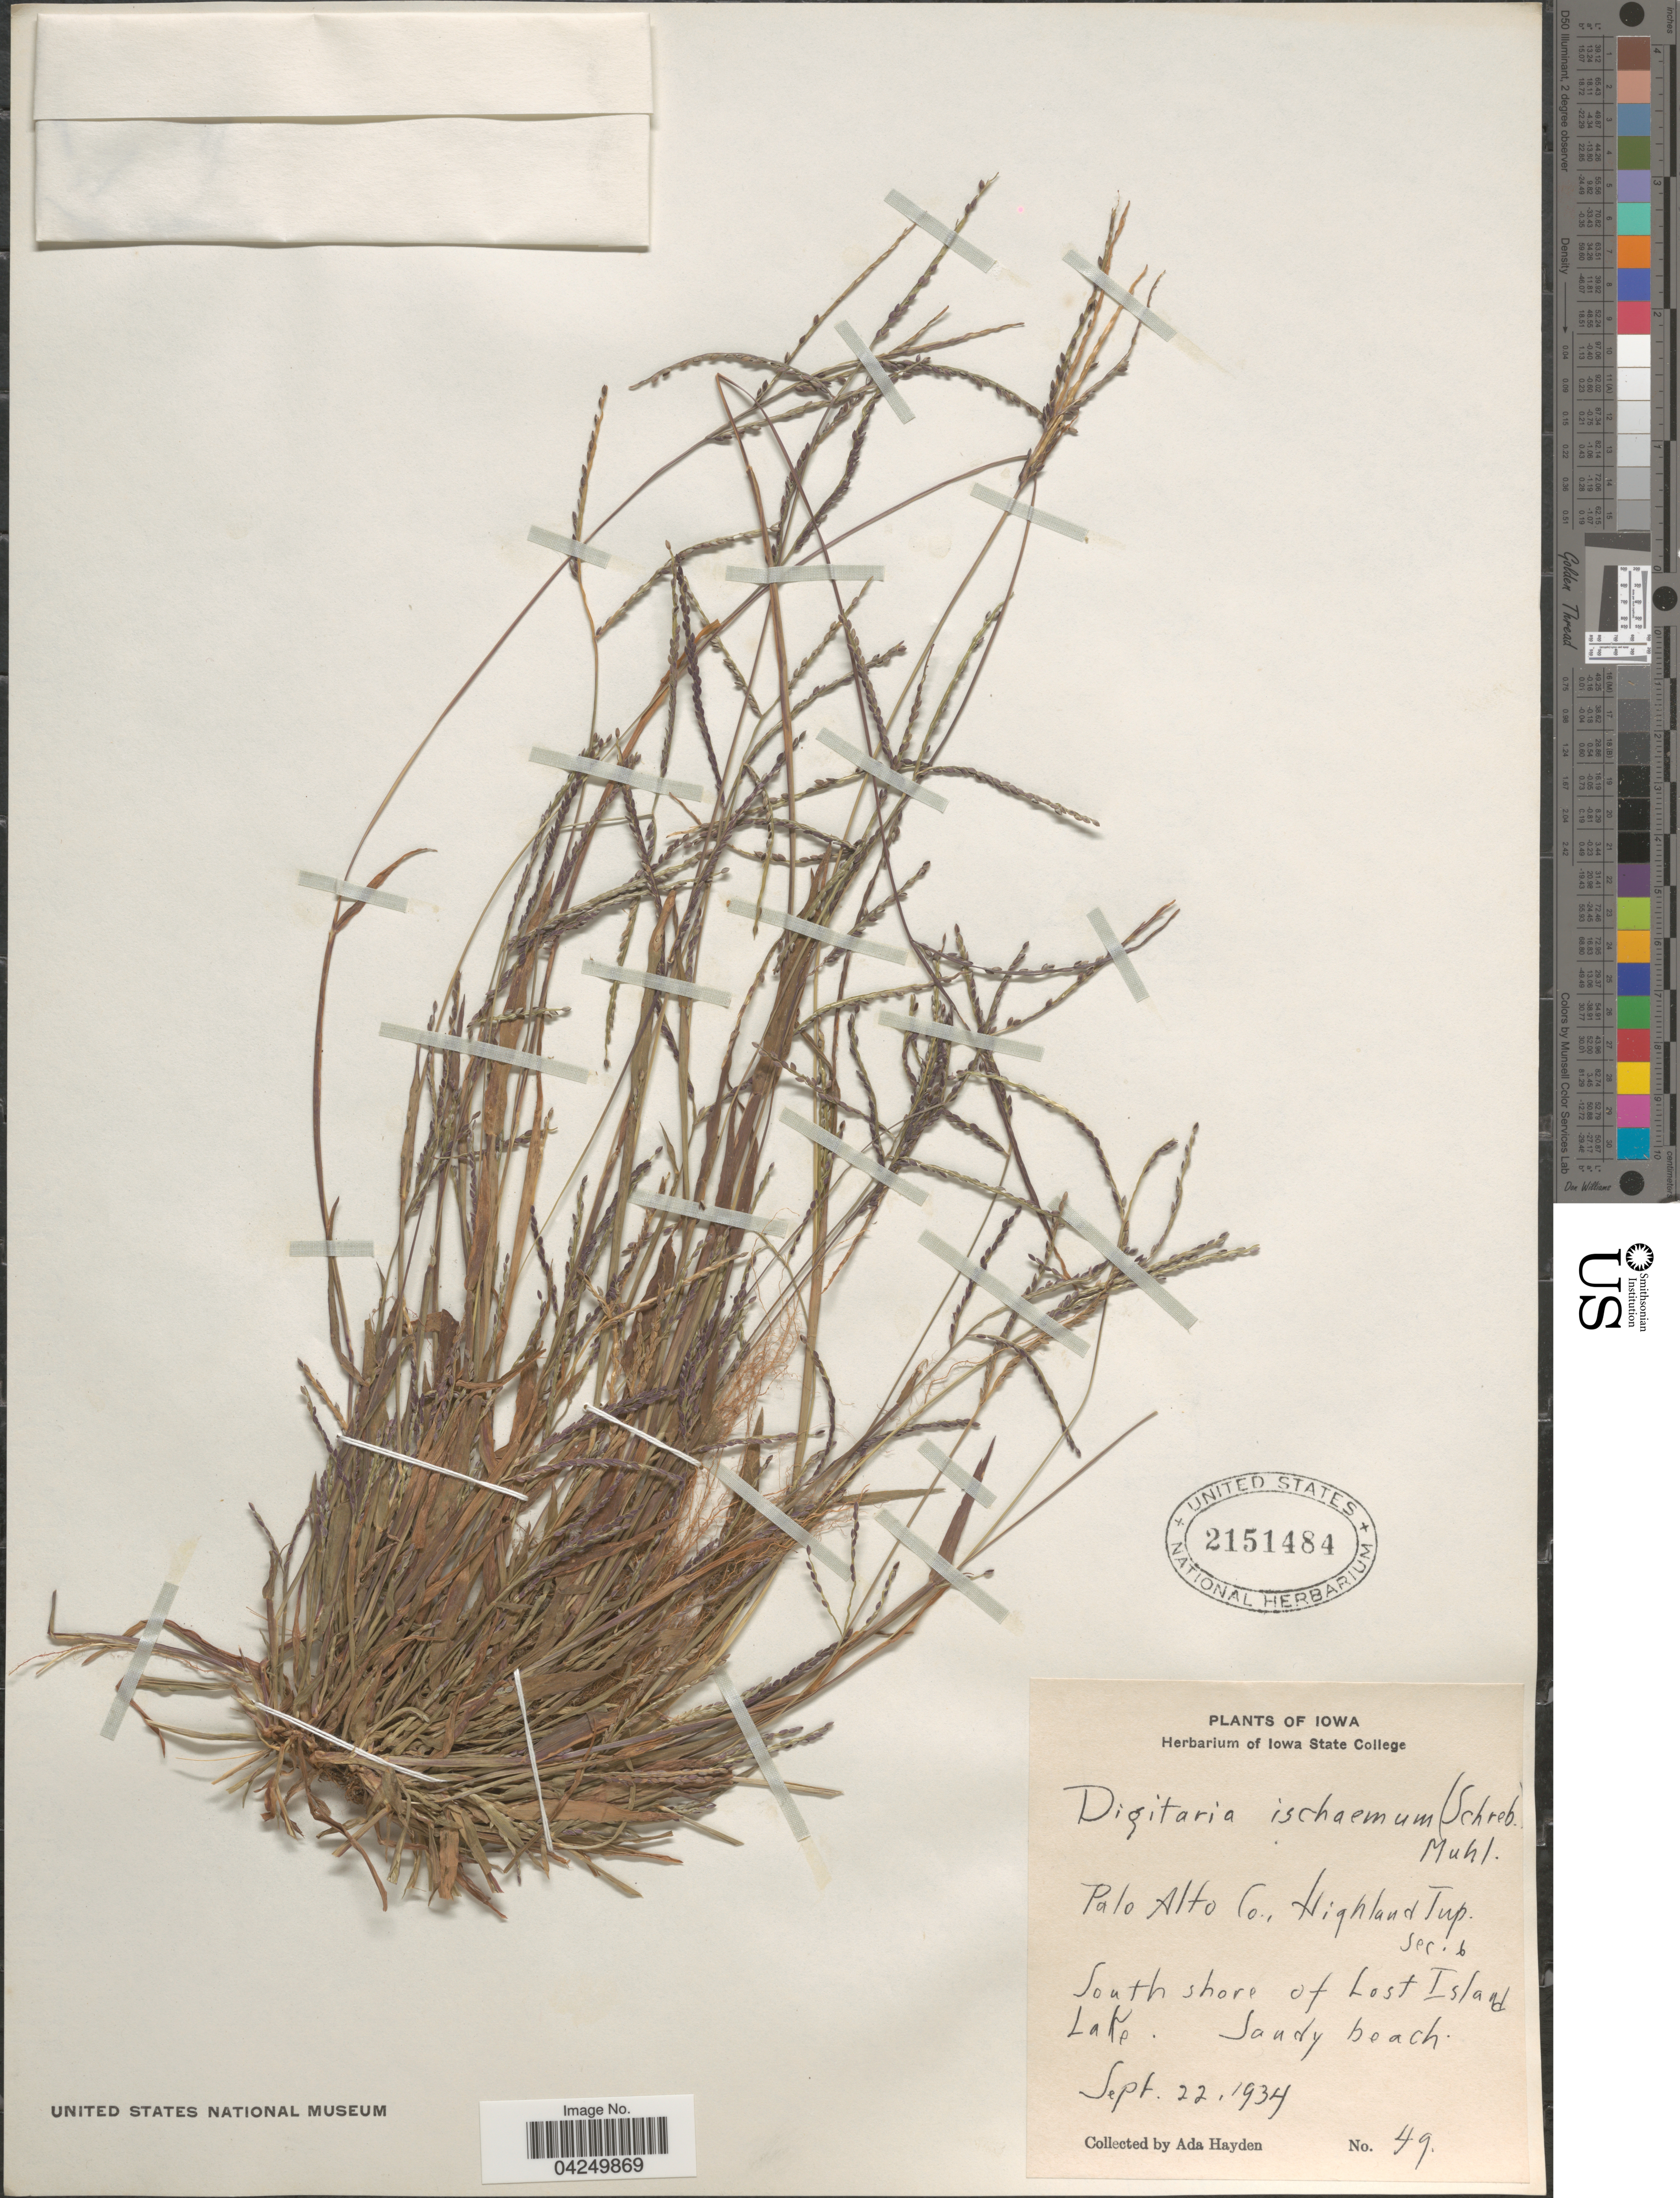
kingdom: Plantae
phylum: Tracheophyta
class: Liliopsida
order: Poales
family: Poaceae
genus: Digitaria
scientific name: Digitaria ischaemum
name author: (Schreber) Schreber ex Muhl.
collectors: Ada Hayden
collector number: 49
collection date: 1934-09-22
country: United States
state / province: Iowa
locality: Palo Alto Co., Highland Tup. Sec. 6. South shore of Lost Island Lake. Sandy beach.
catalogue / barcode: US 2151484